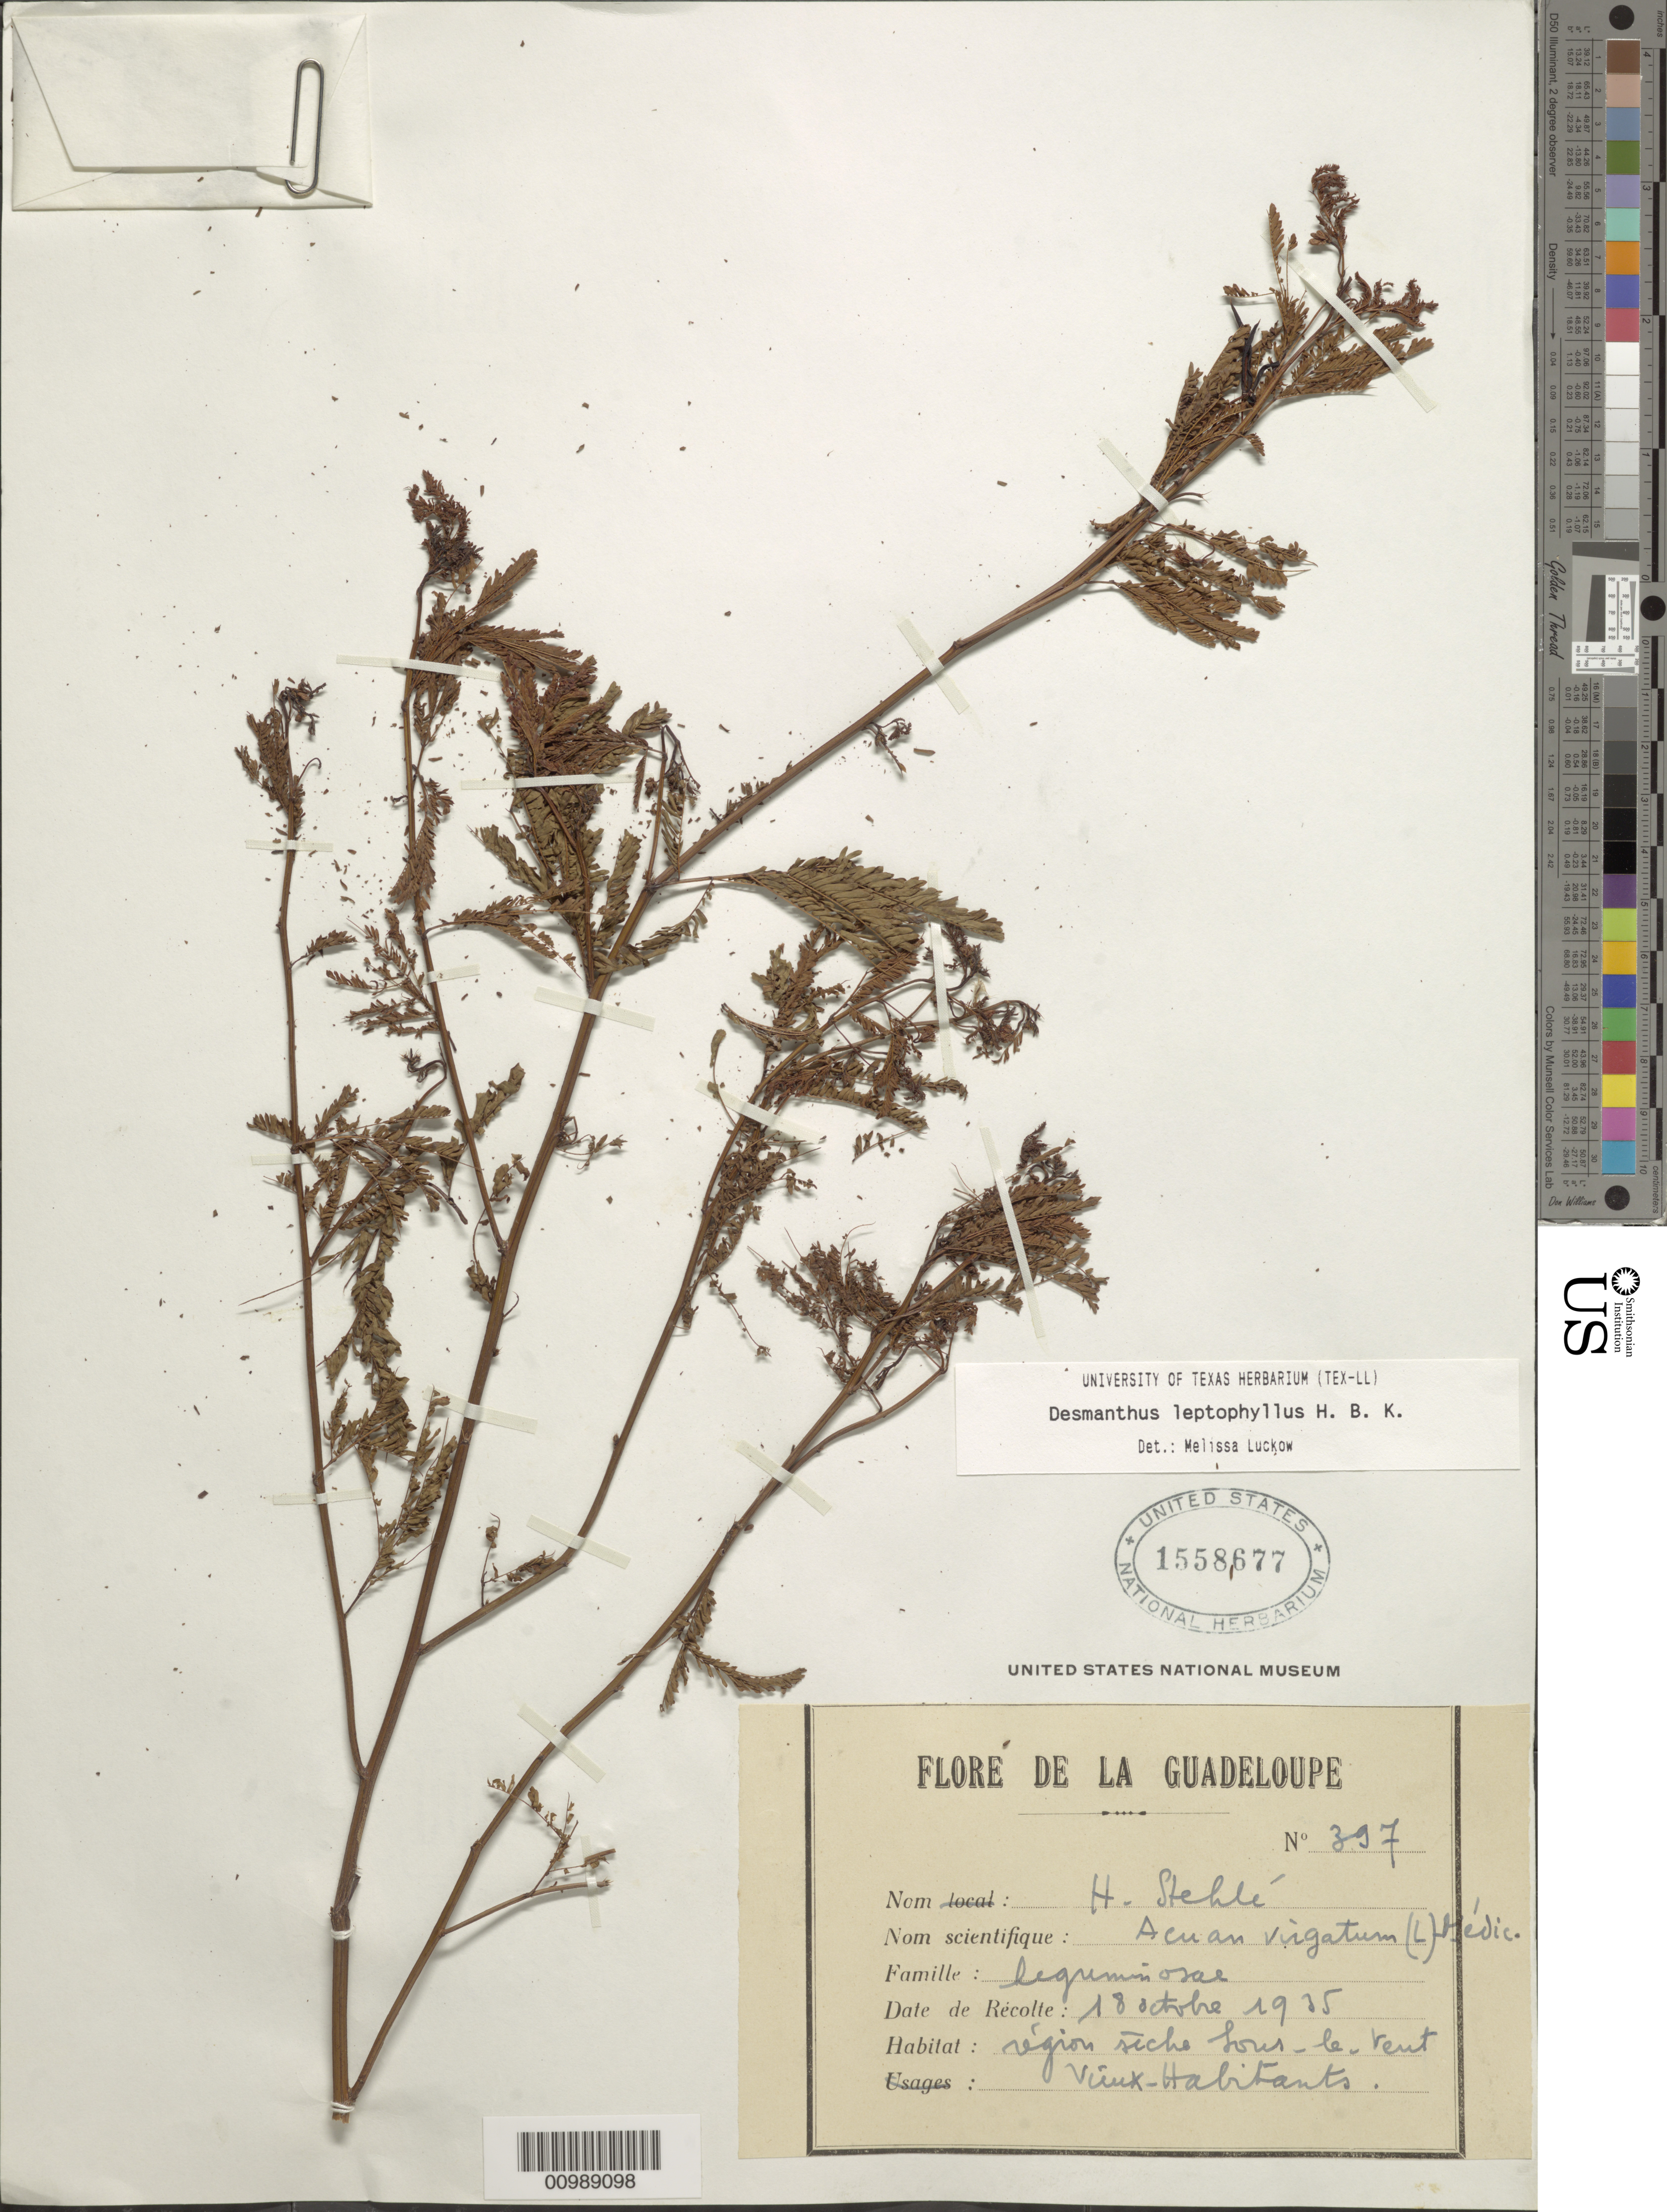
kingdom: Plantae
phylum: Tracheophyta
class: Magnoliopsida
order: Fabales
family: Fabaceae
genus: Desmanthus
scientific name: Desmanthus leptophyllus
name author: Kunth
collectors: H. Stehlé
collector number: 397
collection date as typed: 18 Oct 1935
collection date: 1935-10-18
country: Guadeloupe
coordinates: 0 N, 0 E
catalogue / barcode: US 1558677